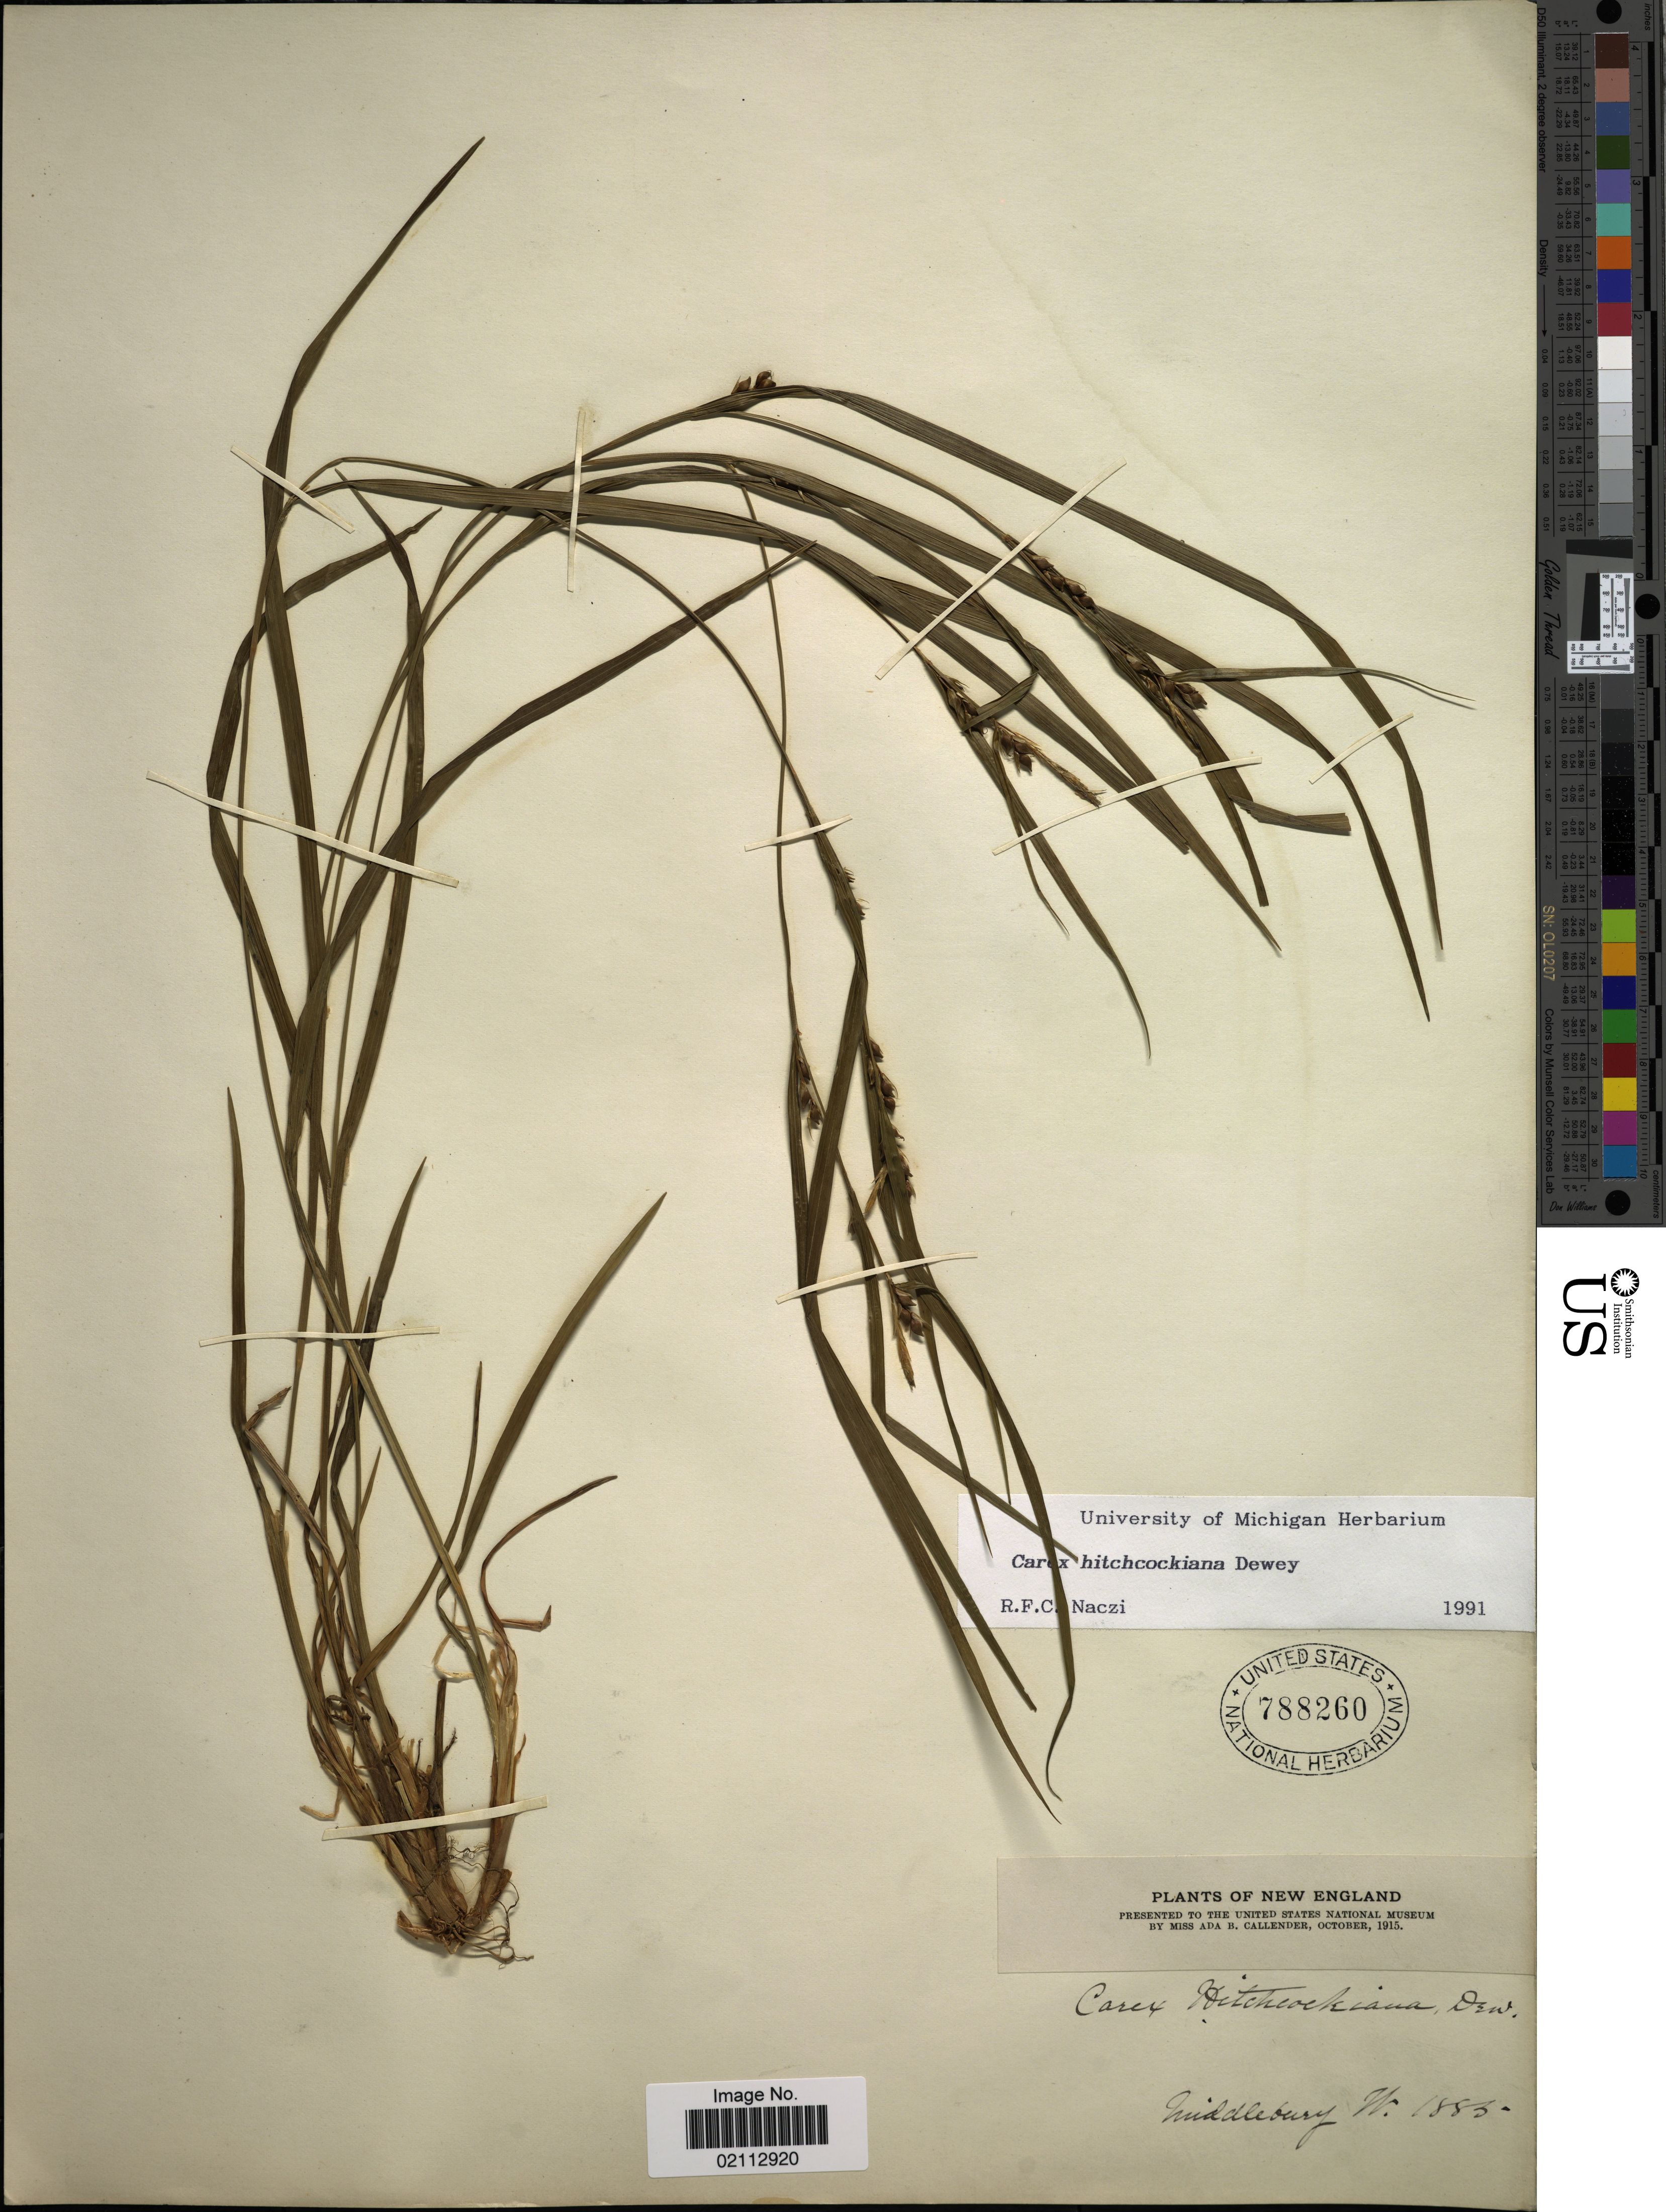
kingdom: Plantae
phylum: Tracheophyta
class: Liliopsida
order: Poales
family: Cyperaceae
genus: Carex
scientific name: Carex hitchcockiana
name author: Dewey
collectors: A. Callender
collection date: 1885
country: United States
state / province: Vermont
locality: New England. Middlebury Vt.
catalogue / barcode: US 788260